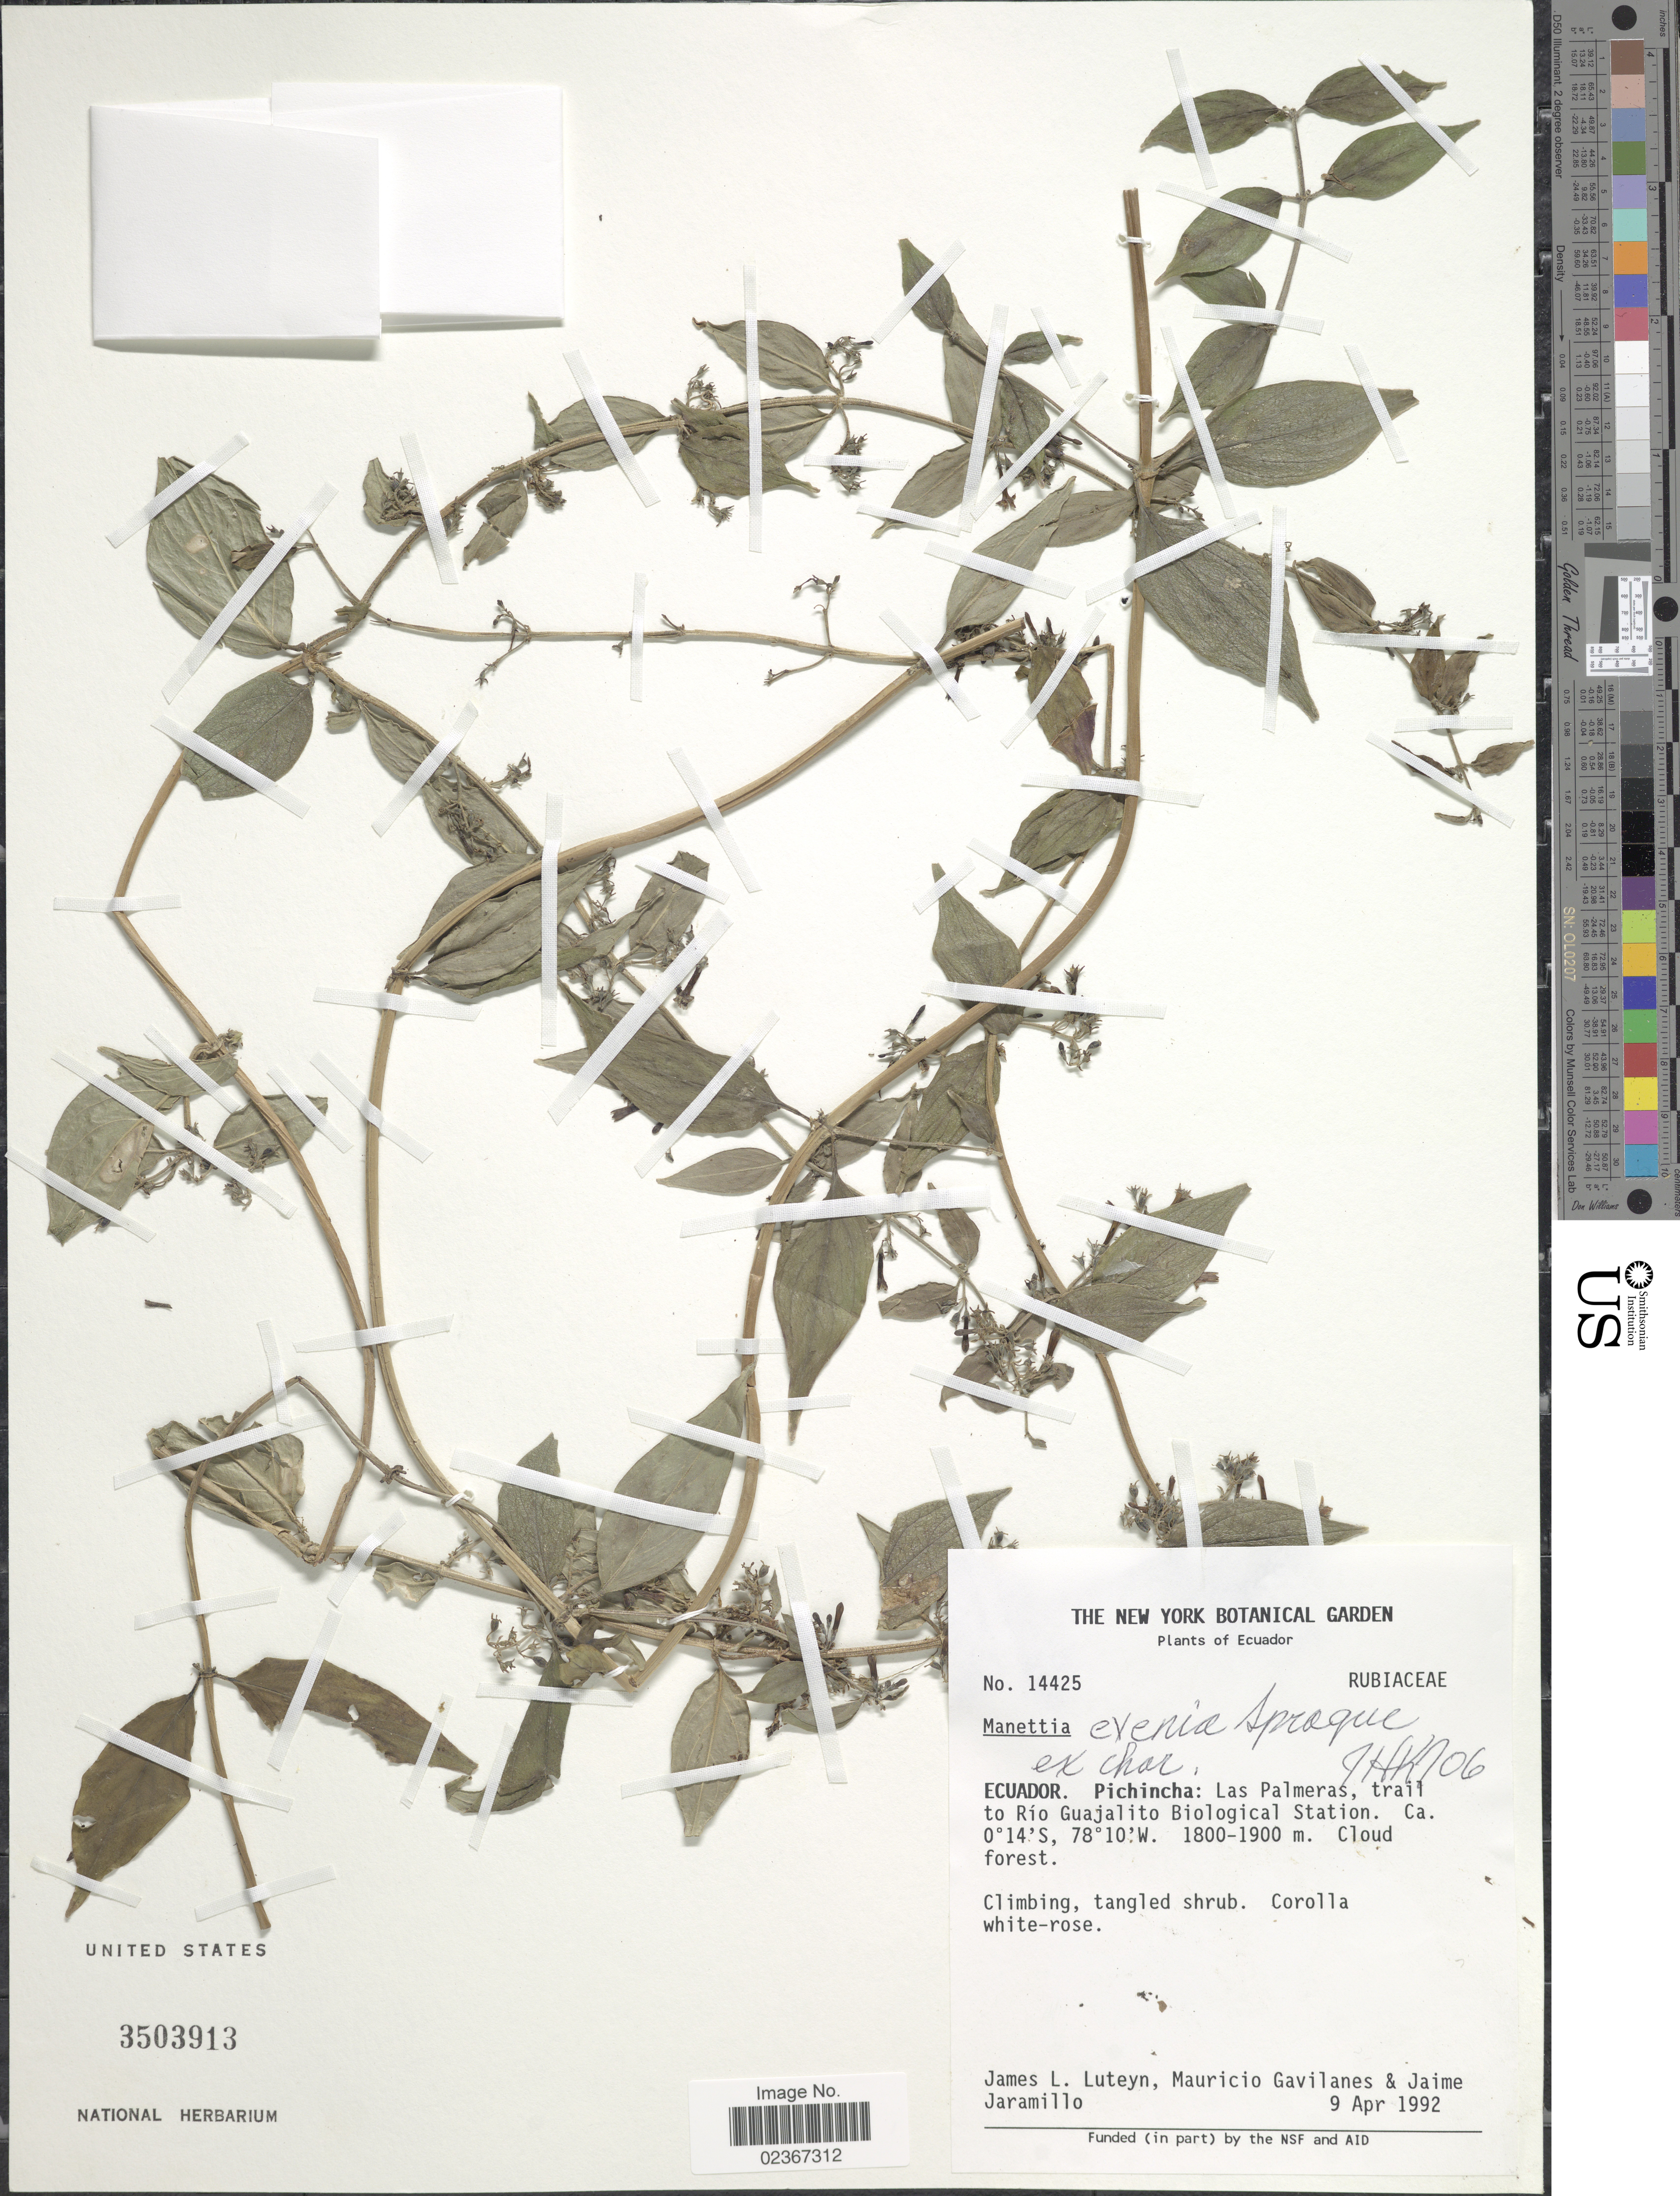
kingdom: Plantae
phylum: Tracheophyta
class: Magnoliopsida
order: Gentianales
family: Rubiaceae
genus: Manettia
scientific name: Manettia evenia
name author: Sprague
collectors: J. L. Luteyn, M. Gavilanes & J. Jaramillo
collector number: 14425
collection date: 1992-04-09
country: Ecuador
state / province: Pichincha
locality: Las Palmeras, trail to Rio Guajalito Biological Station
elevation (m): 1800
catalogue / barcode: US 3503913